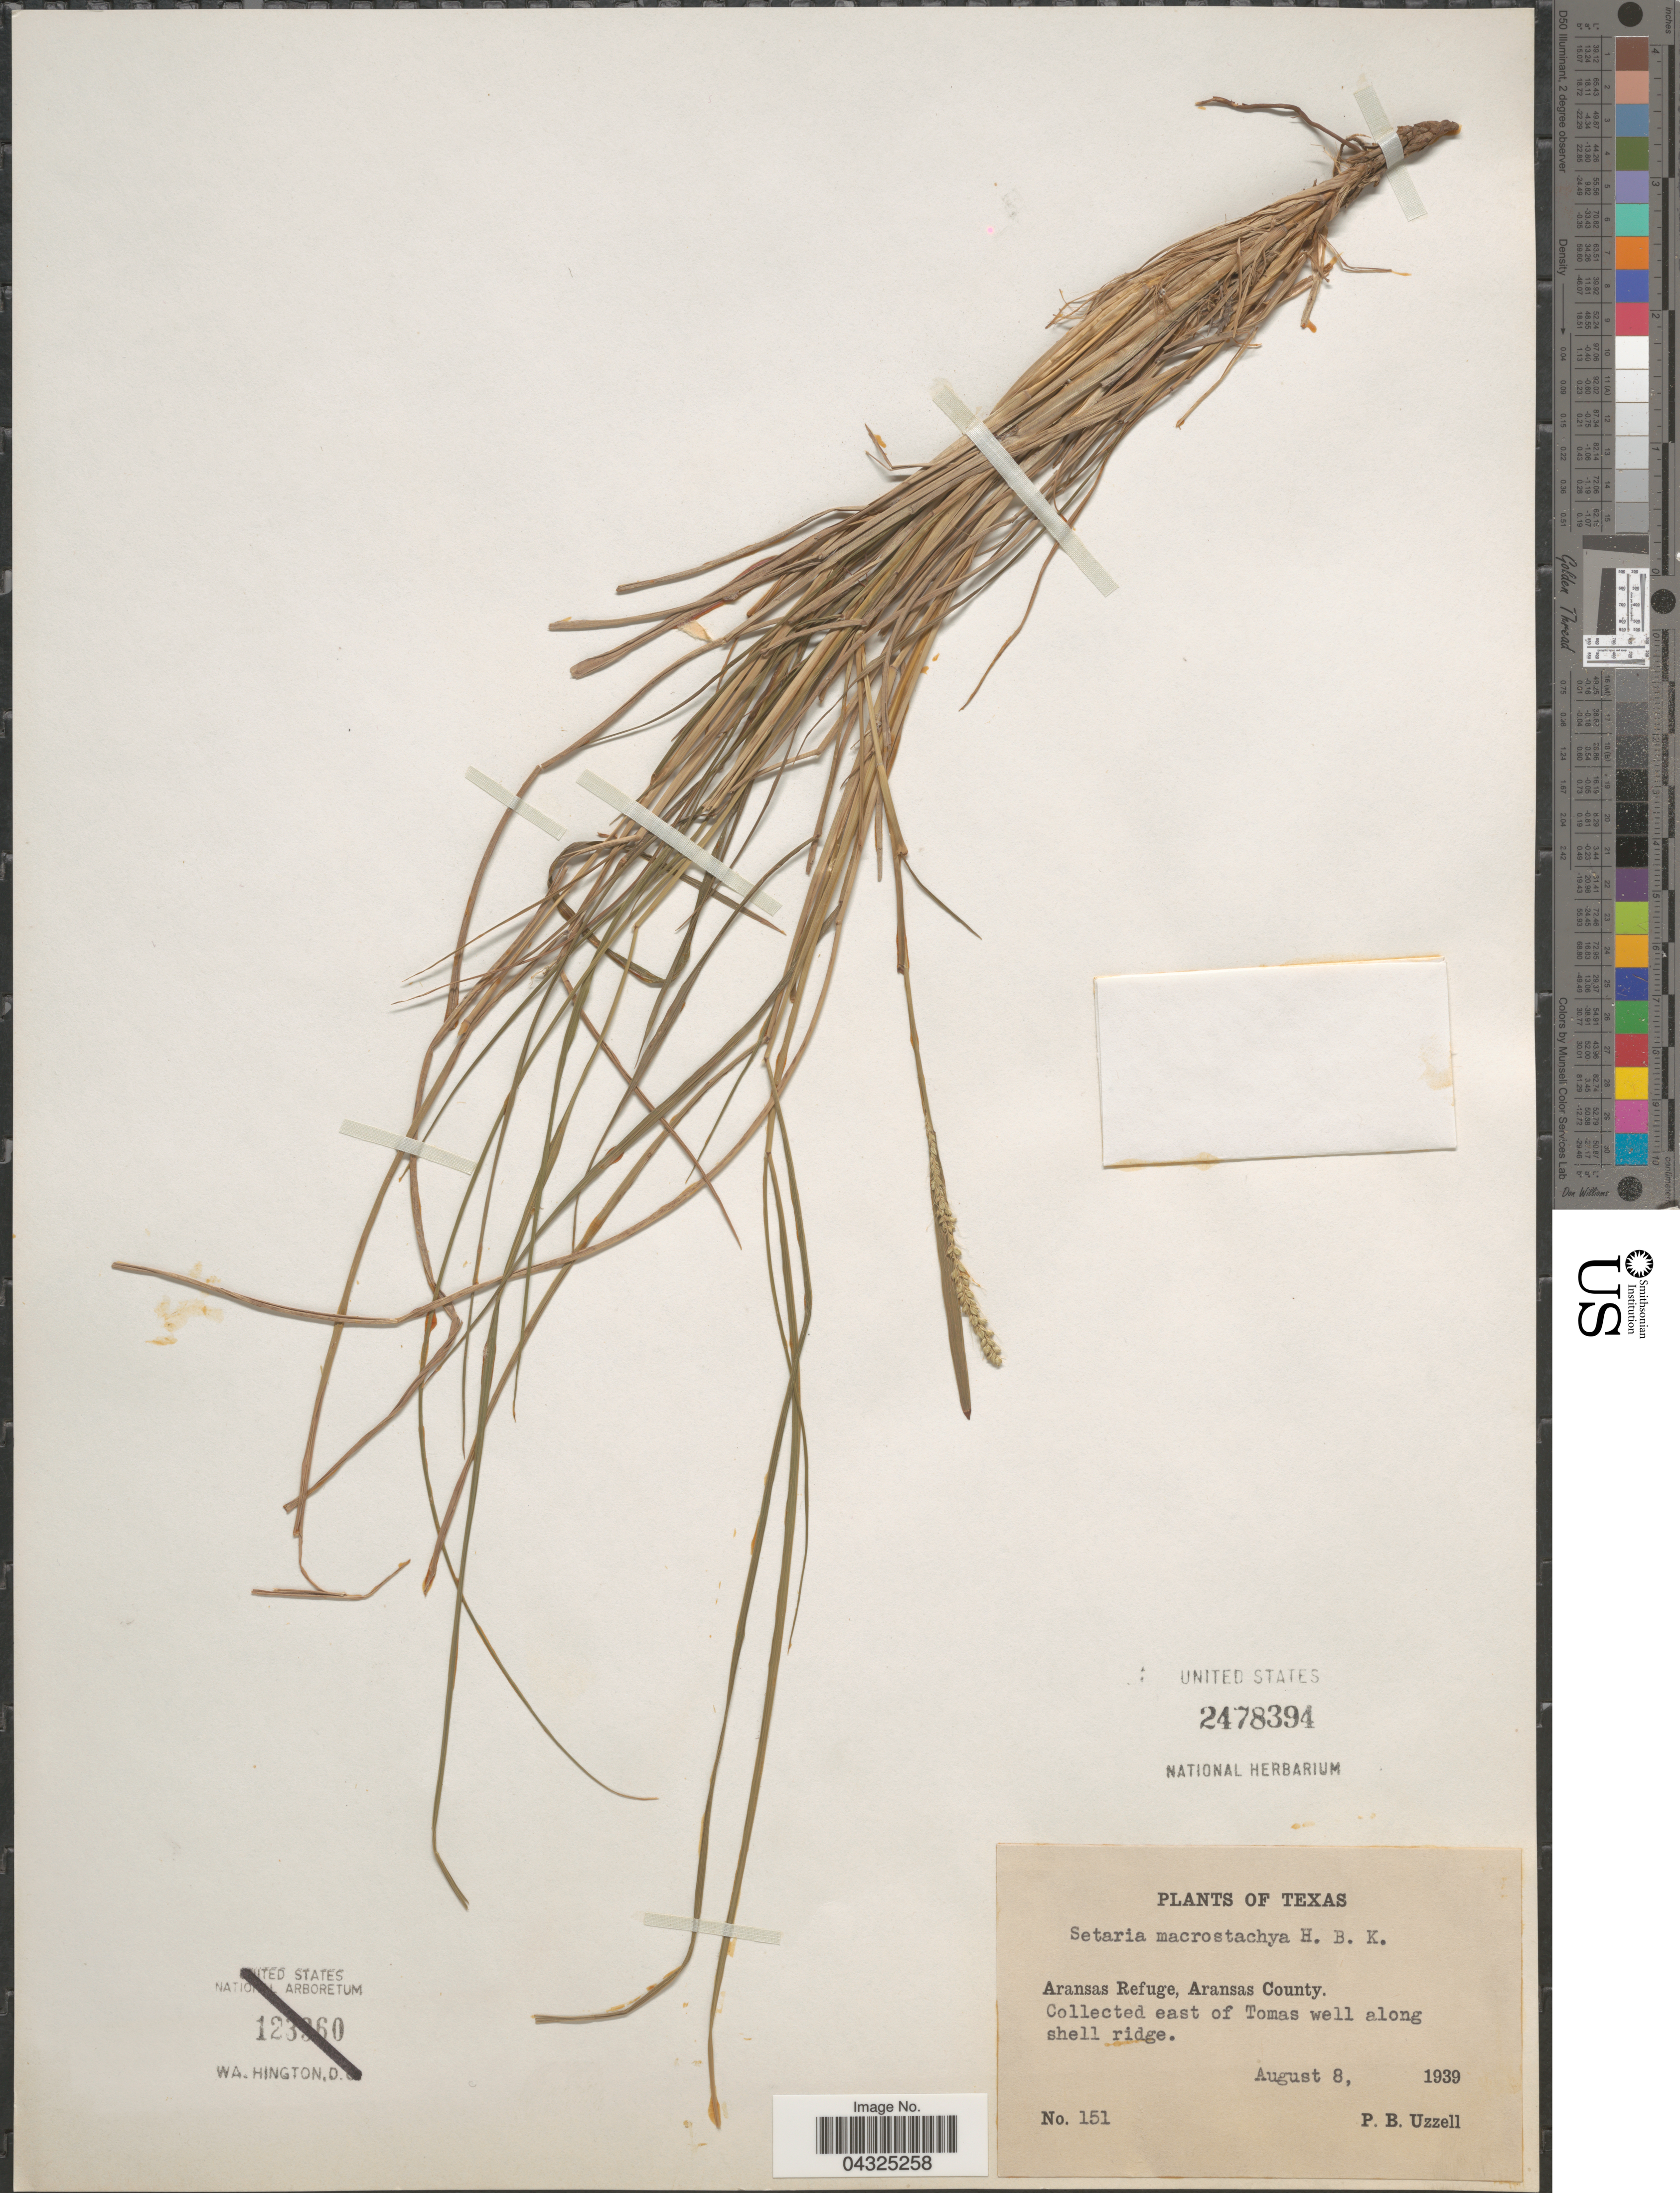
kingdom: Plantae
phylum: Tracheophyta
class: Liliopsida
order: Poales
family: Poaceae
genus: Setaria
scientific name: Setaria macrostachya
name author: Kunth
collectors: P. Uzzell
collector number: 151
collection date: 1939-08-08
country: United States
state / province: Texas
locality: Aransas Refuge, Aransas County. East of Tomas well along shell ridge.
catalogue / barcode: US 2478394